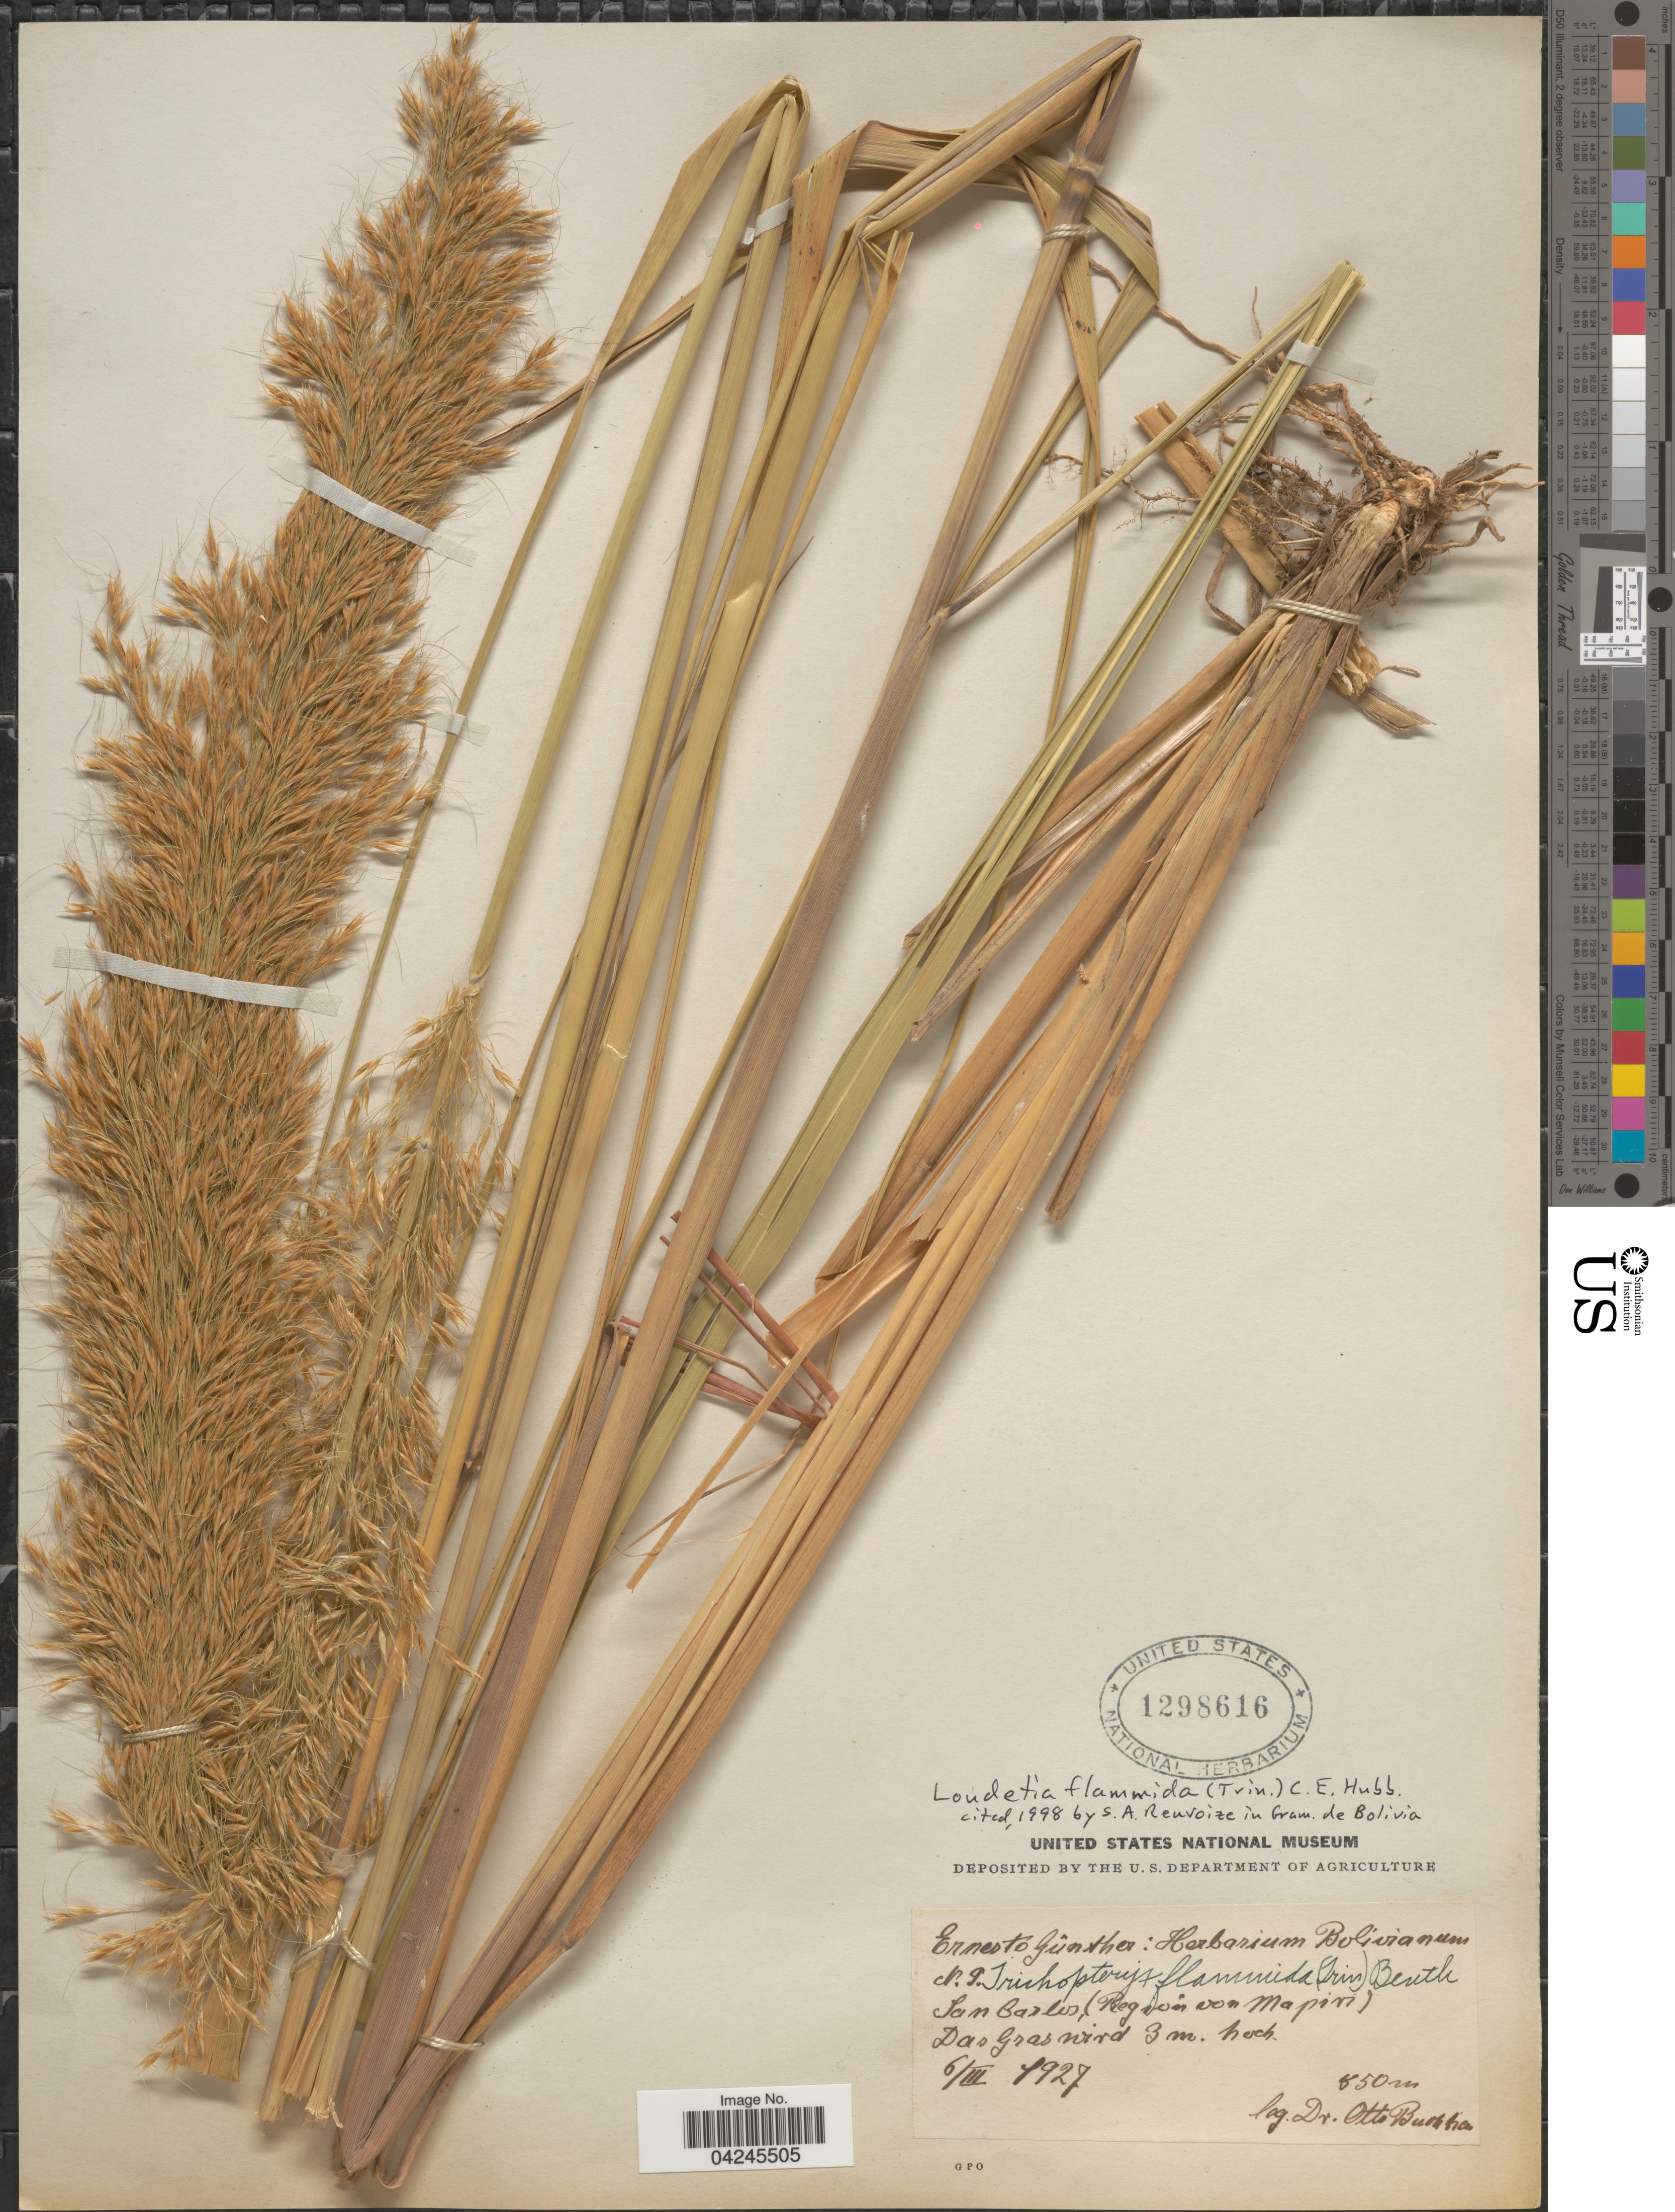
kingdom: Plantae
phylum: Tracheophyta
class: Liliopsida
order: Poales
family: Poaceae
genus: Loudetia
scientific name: Loudetia flammida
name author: (Trin.) C. E. Hubb.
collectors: O. Buchtien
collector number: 9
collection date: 1927-03-06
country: Bolivia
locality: San Carlos, (Regiôn von Mapiri).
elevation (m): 850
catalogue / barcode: US 1298616